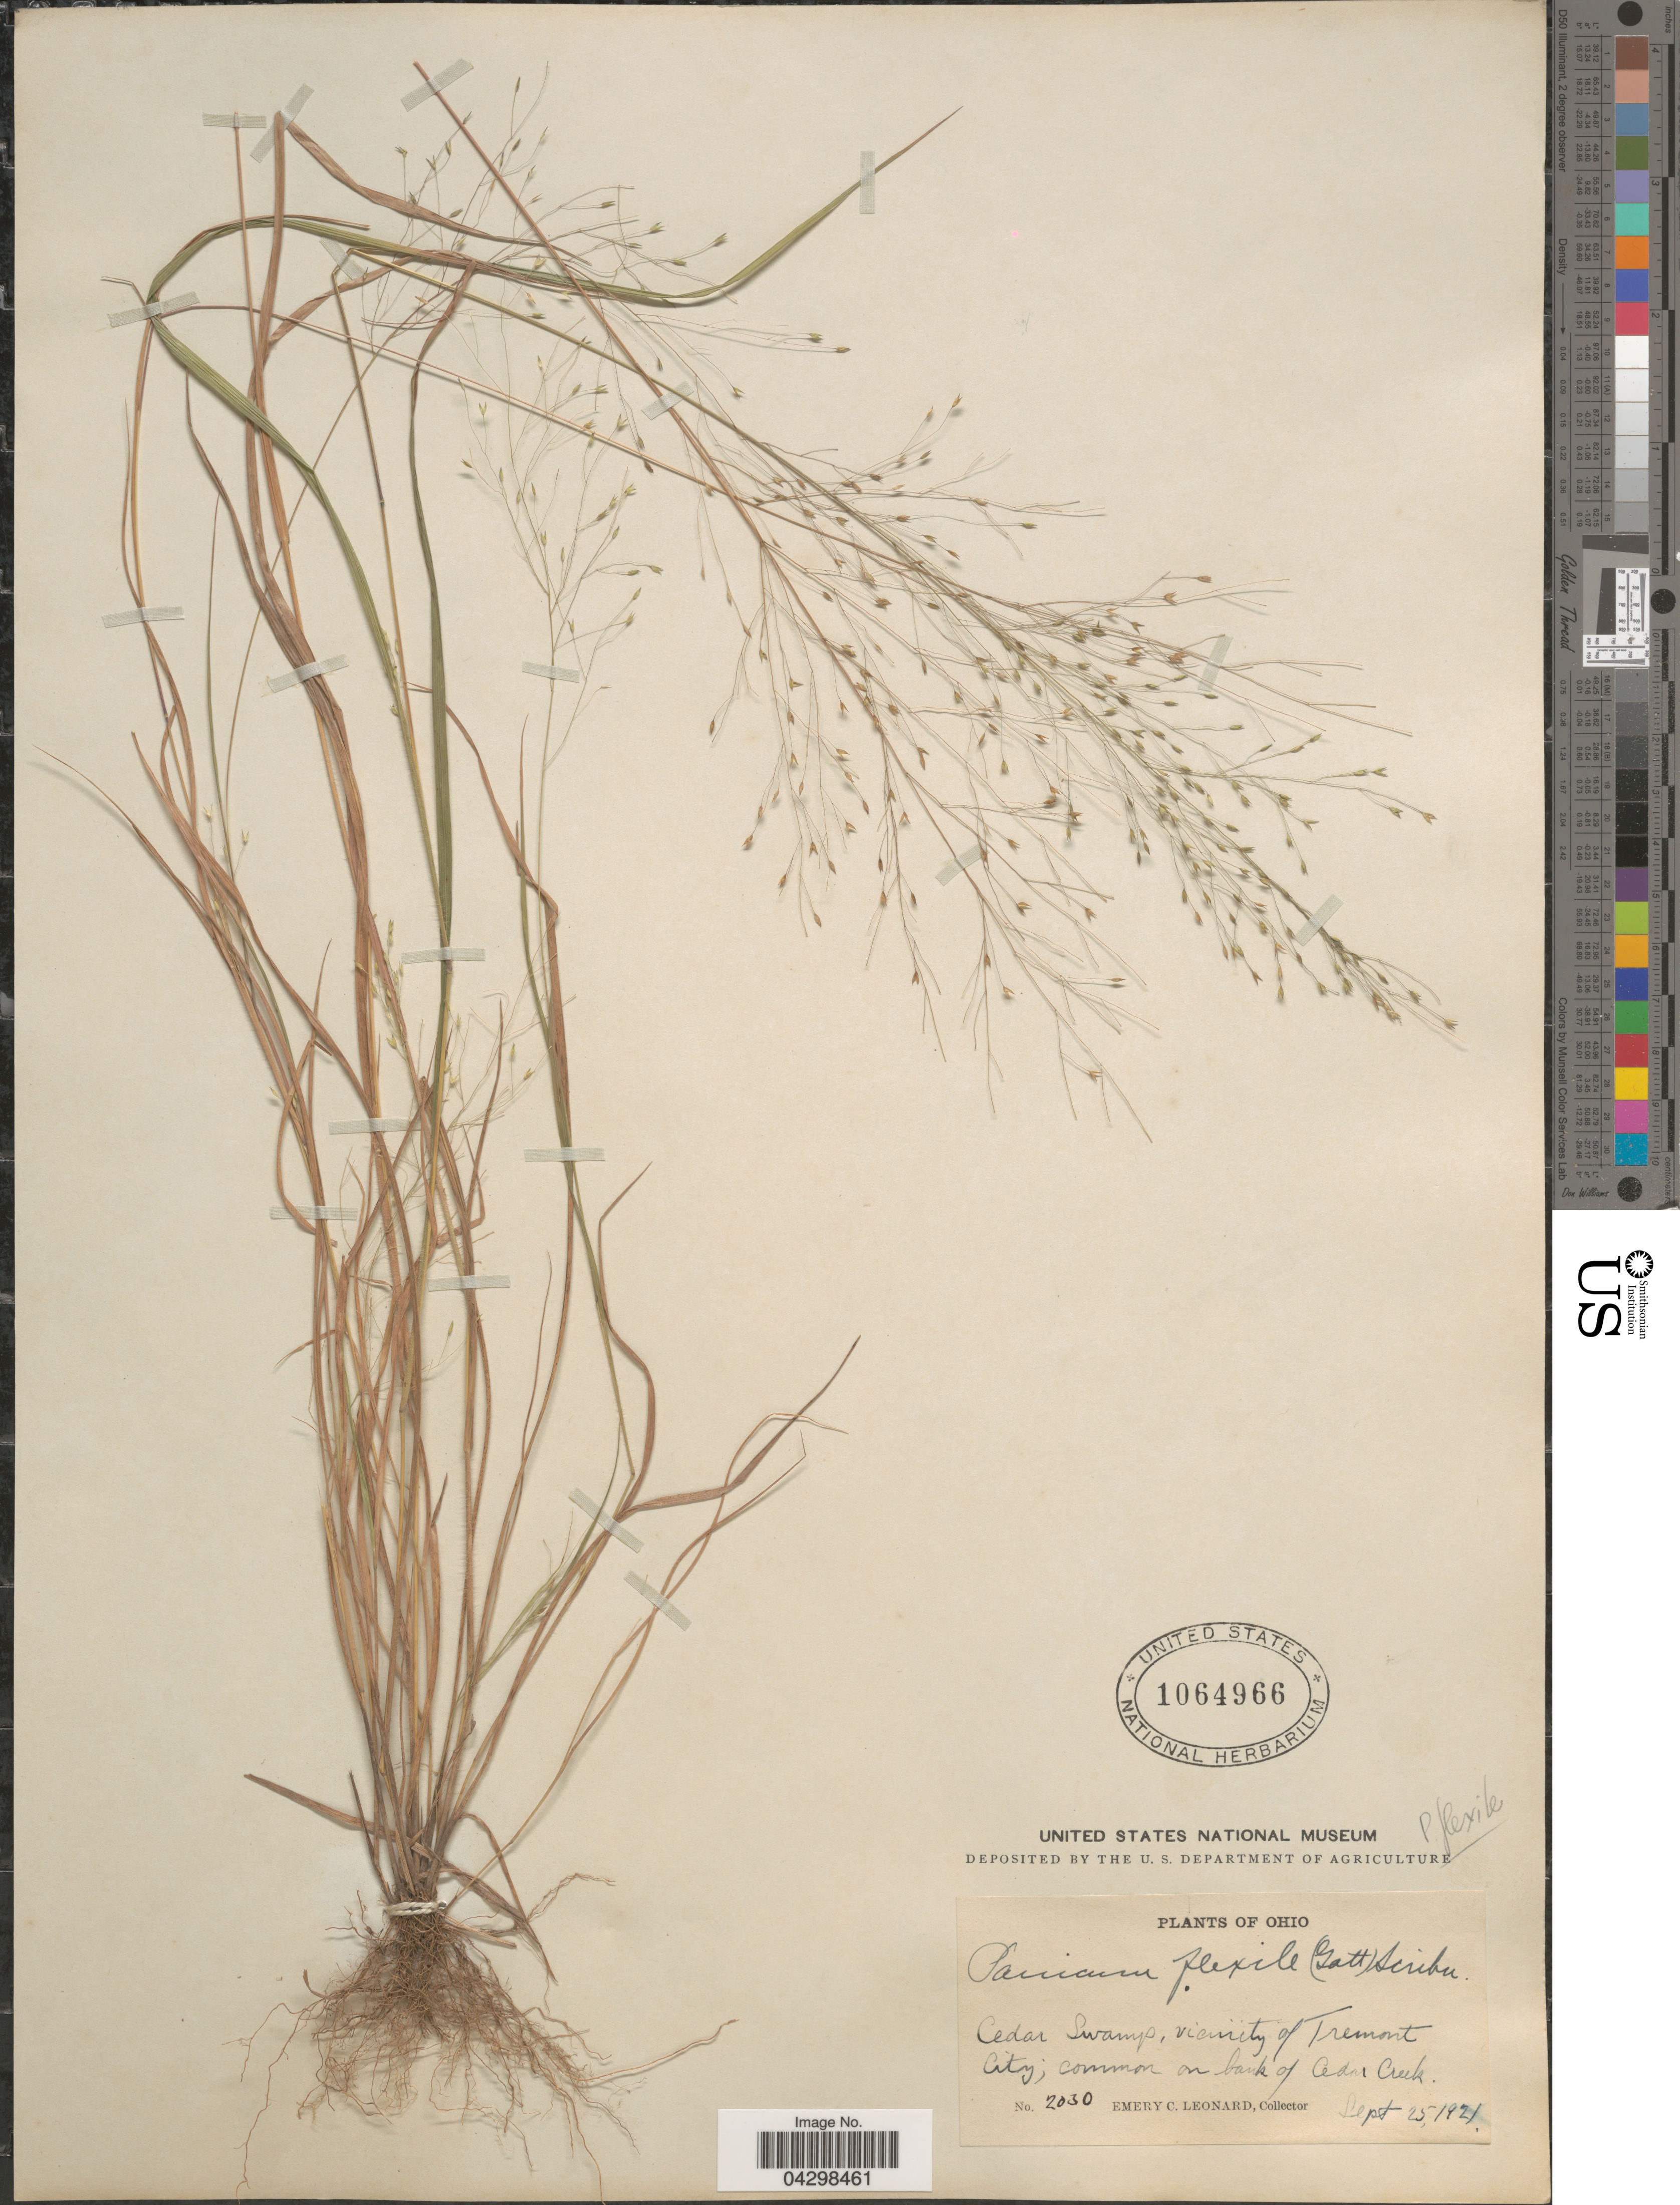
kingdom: Plantae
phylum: Tracheophyta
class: Liliopsida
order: Poales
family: Poaceae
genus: Panicum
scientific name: Panicum flexile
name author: (Gatt.) Scribn.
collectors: E. C. Leonard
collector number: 2030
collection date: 1921-09-25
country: United States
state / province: Ohio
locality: Cedar Swamp, vicinity of Tremont City; common on bank of Cedar Creek.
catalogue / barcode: US 1064966